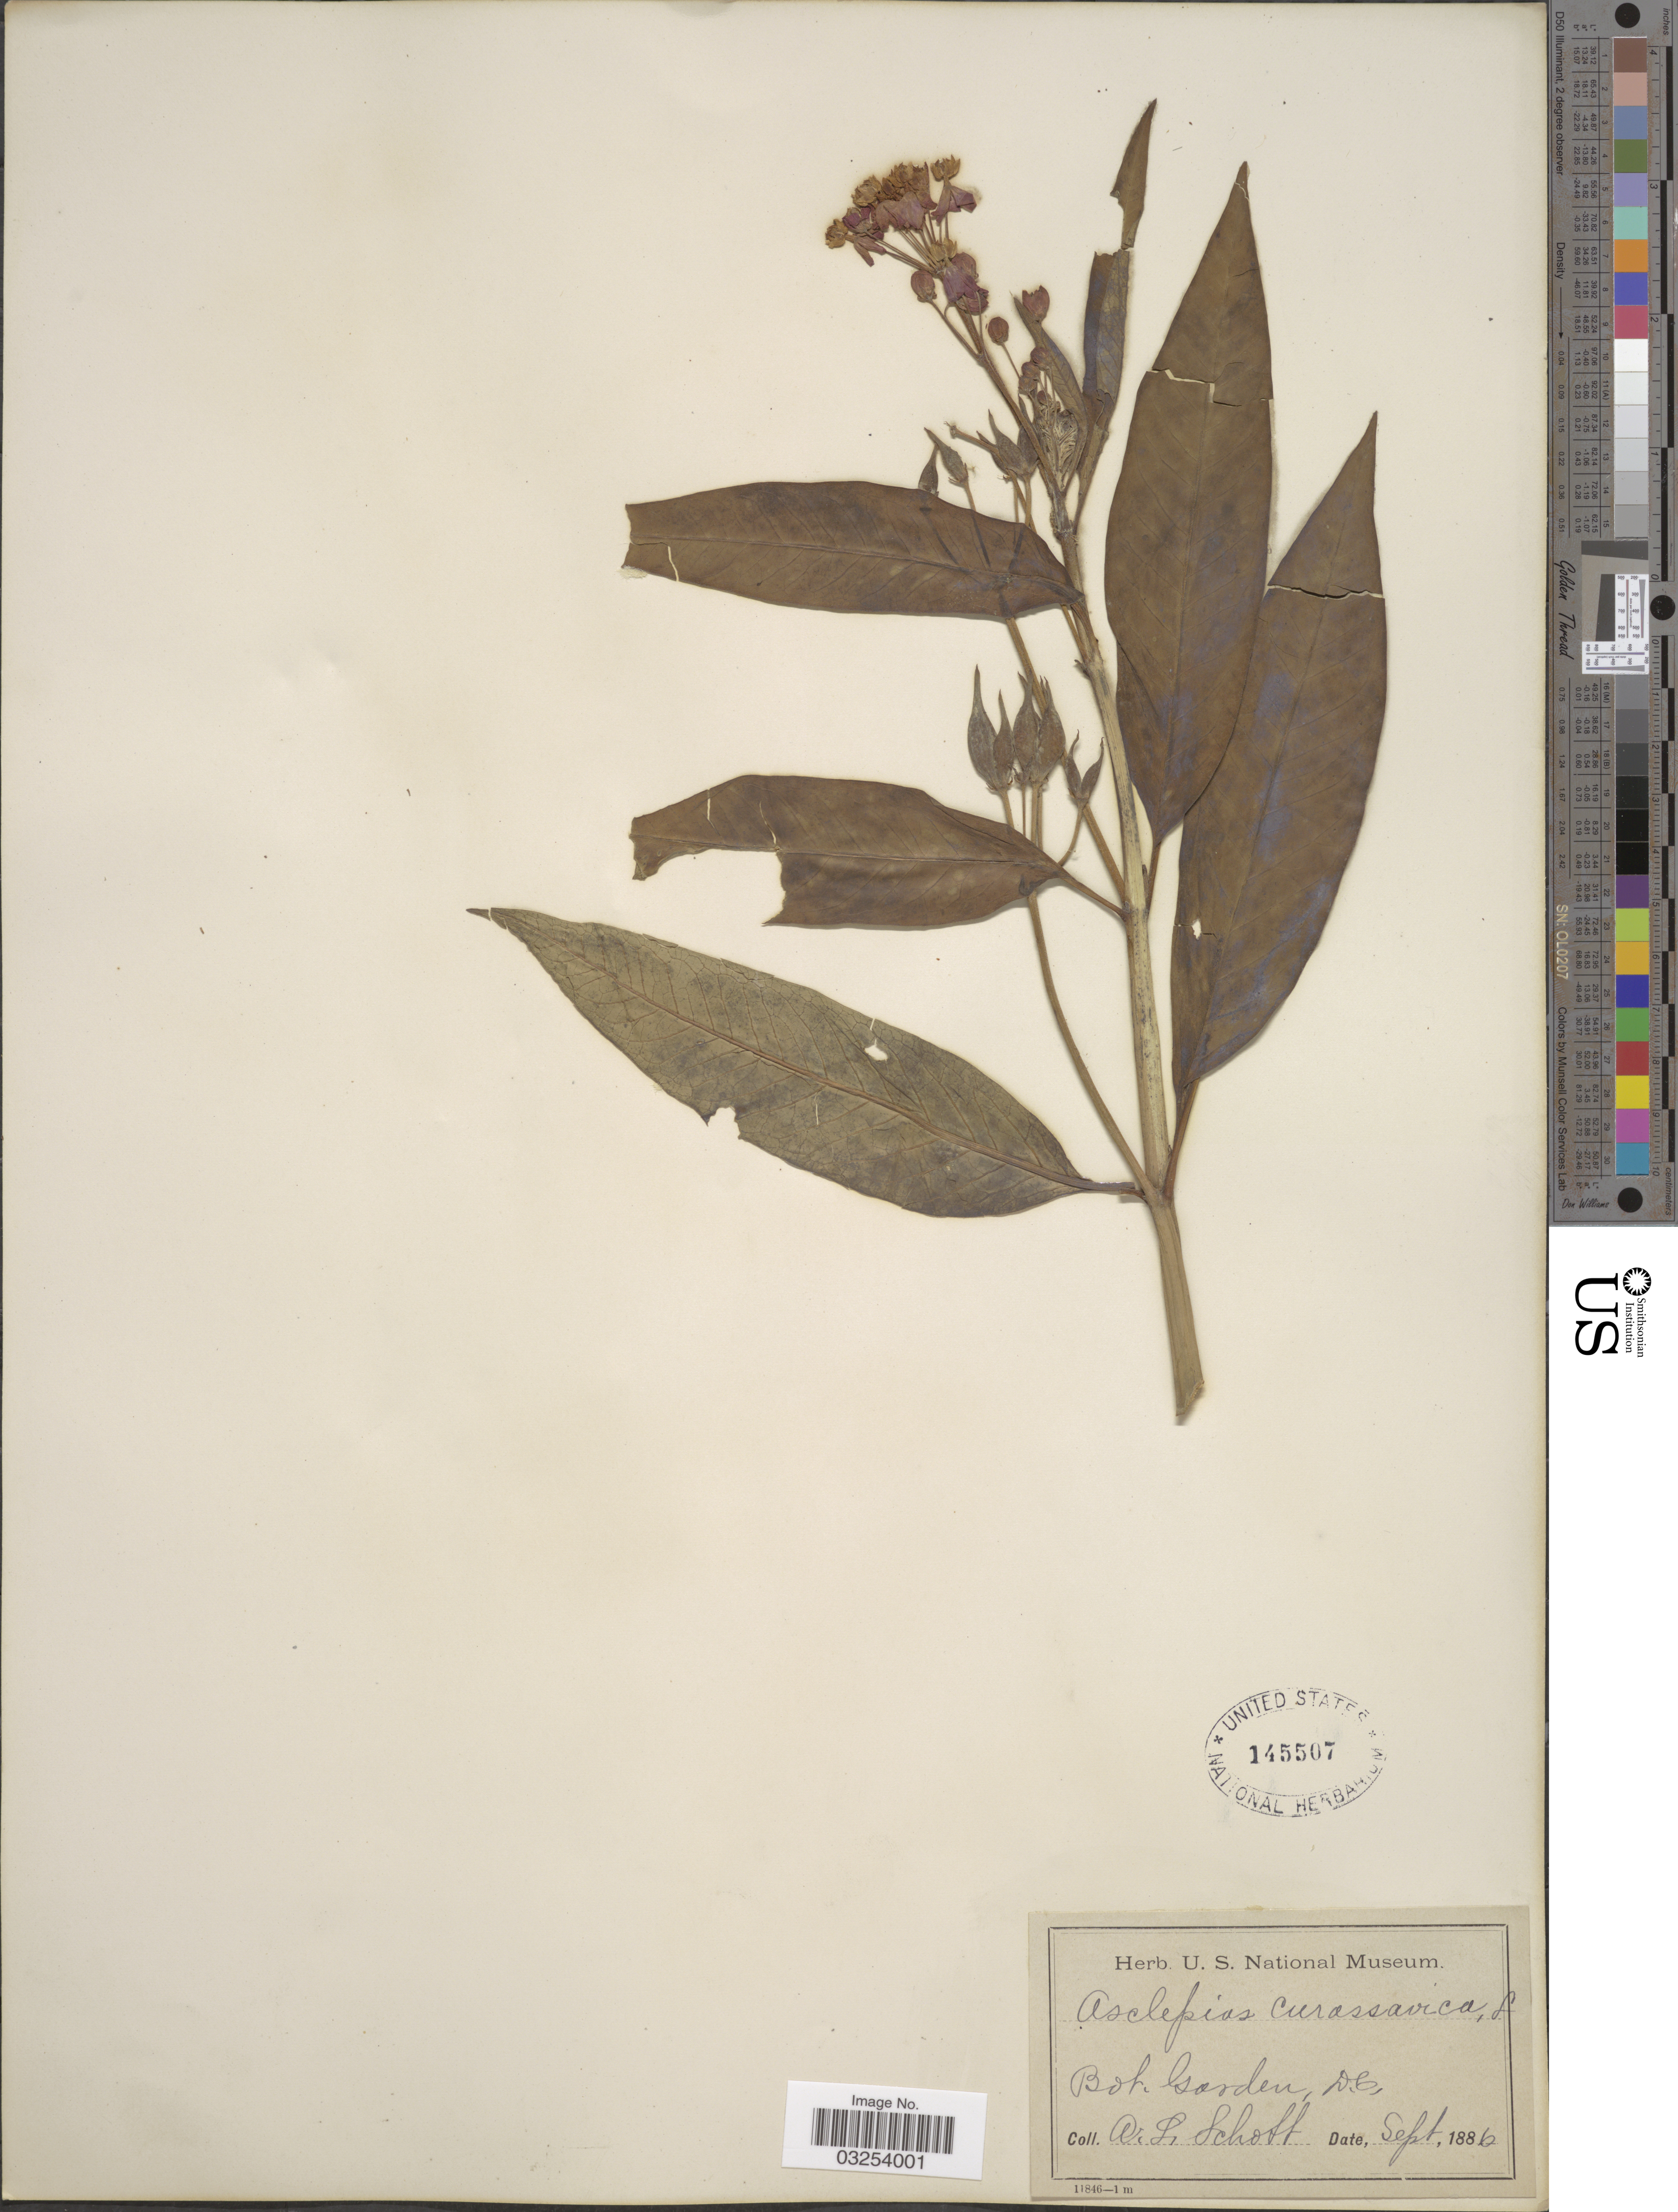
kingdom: Plantae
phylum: Tracheophyta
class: Magnoliopsida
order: Gentianales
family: Apocynaceae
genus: Asclepias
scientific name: Asclepias curassavica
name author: L.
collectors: A. L. Schott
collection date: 1886-09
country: United States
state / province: District of Columbia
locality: Bot. Garden, D.C.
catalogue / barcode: US 145507